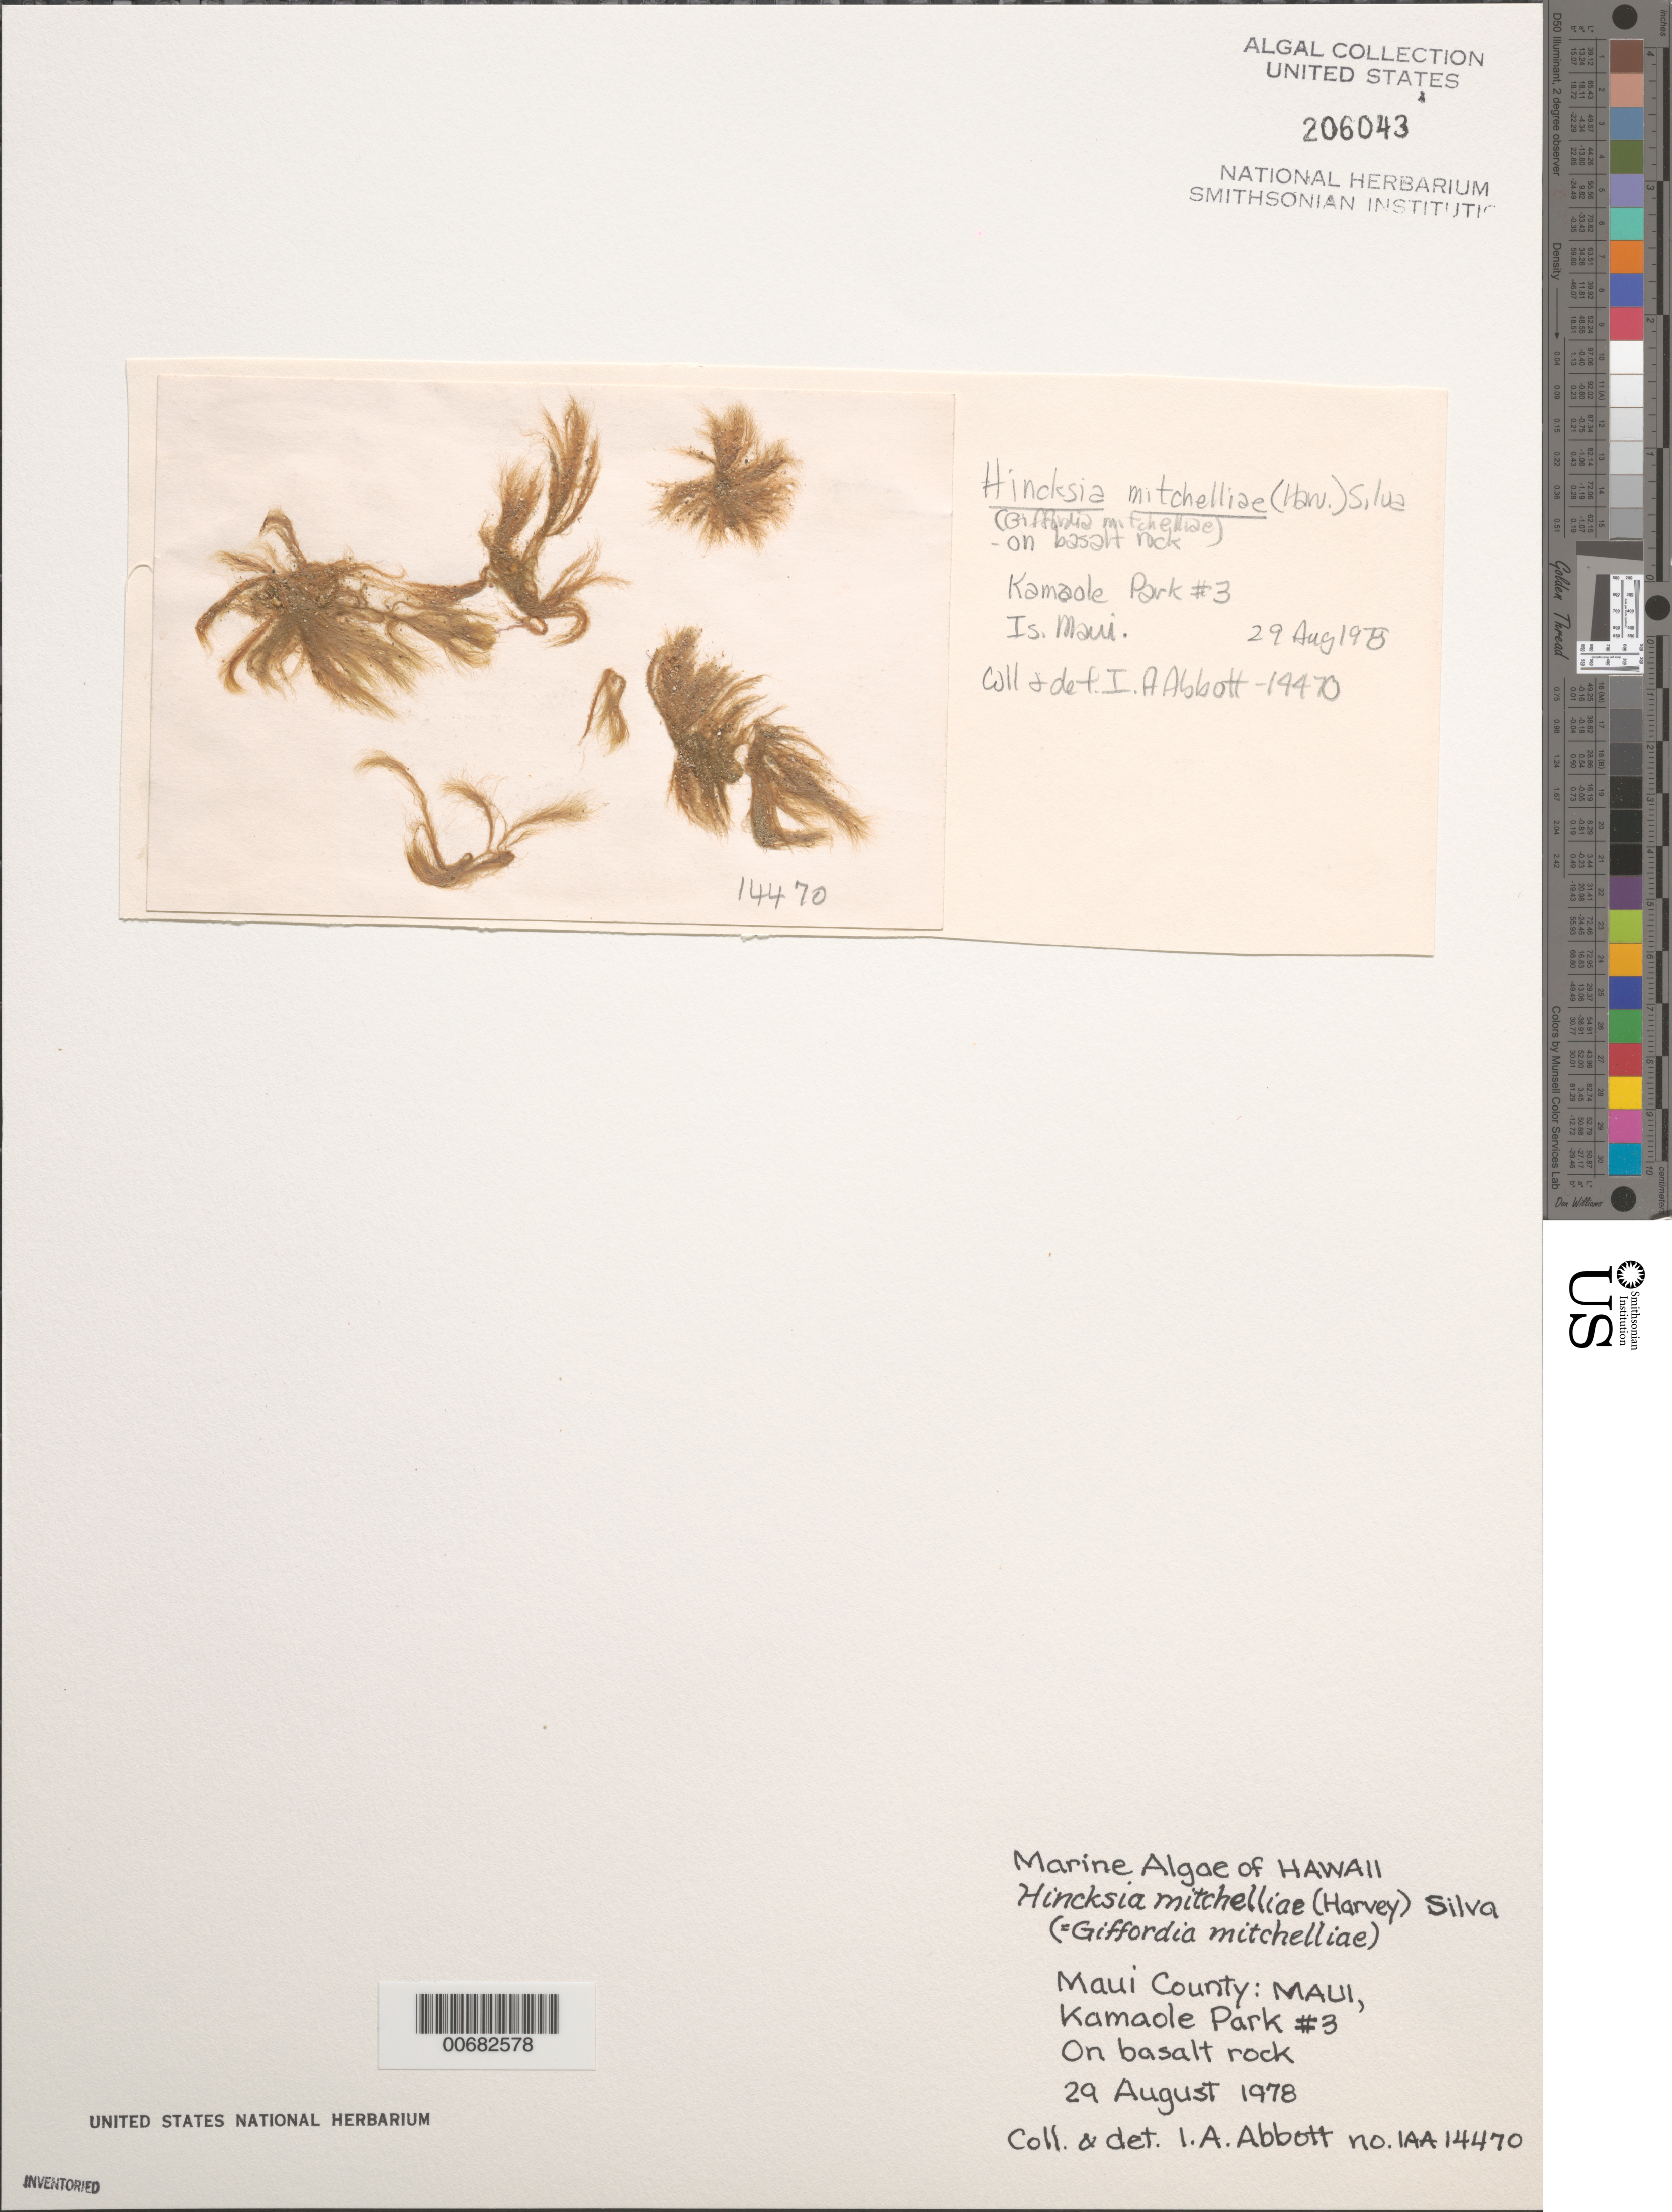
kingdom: Chromista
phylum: Ochrophyta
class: Phaeophyceae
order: Ectocarpales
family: Acinetosporaceae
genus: Feldmannia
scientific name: Feldmannia mitchelliae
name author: (Harv.) H.-S. Kim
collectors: I. A. Abbott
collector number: IAA 14470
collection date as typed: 29 Aug 1978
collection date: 1978-08-29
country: United States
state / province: Hawaii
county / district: Maui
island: Maui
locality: Kamaole Park #3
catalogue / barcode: US 206043